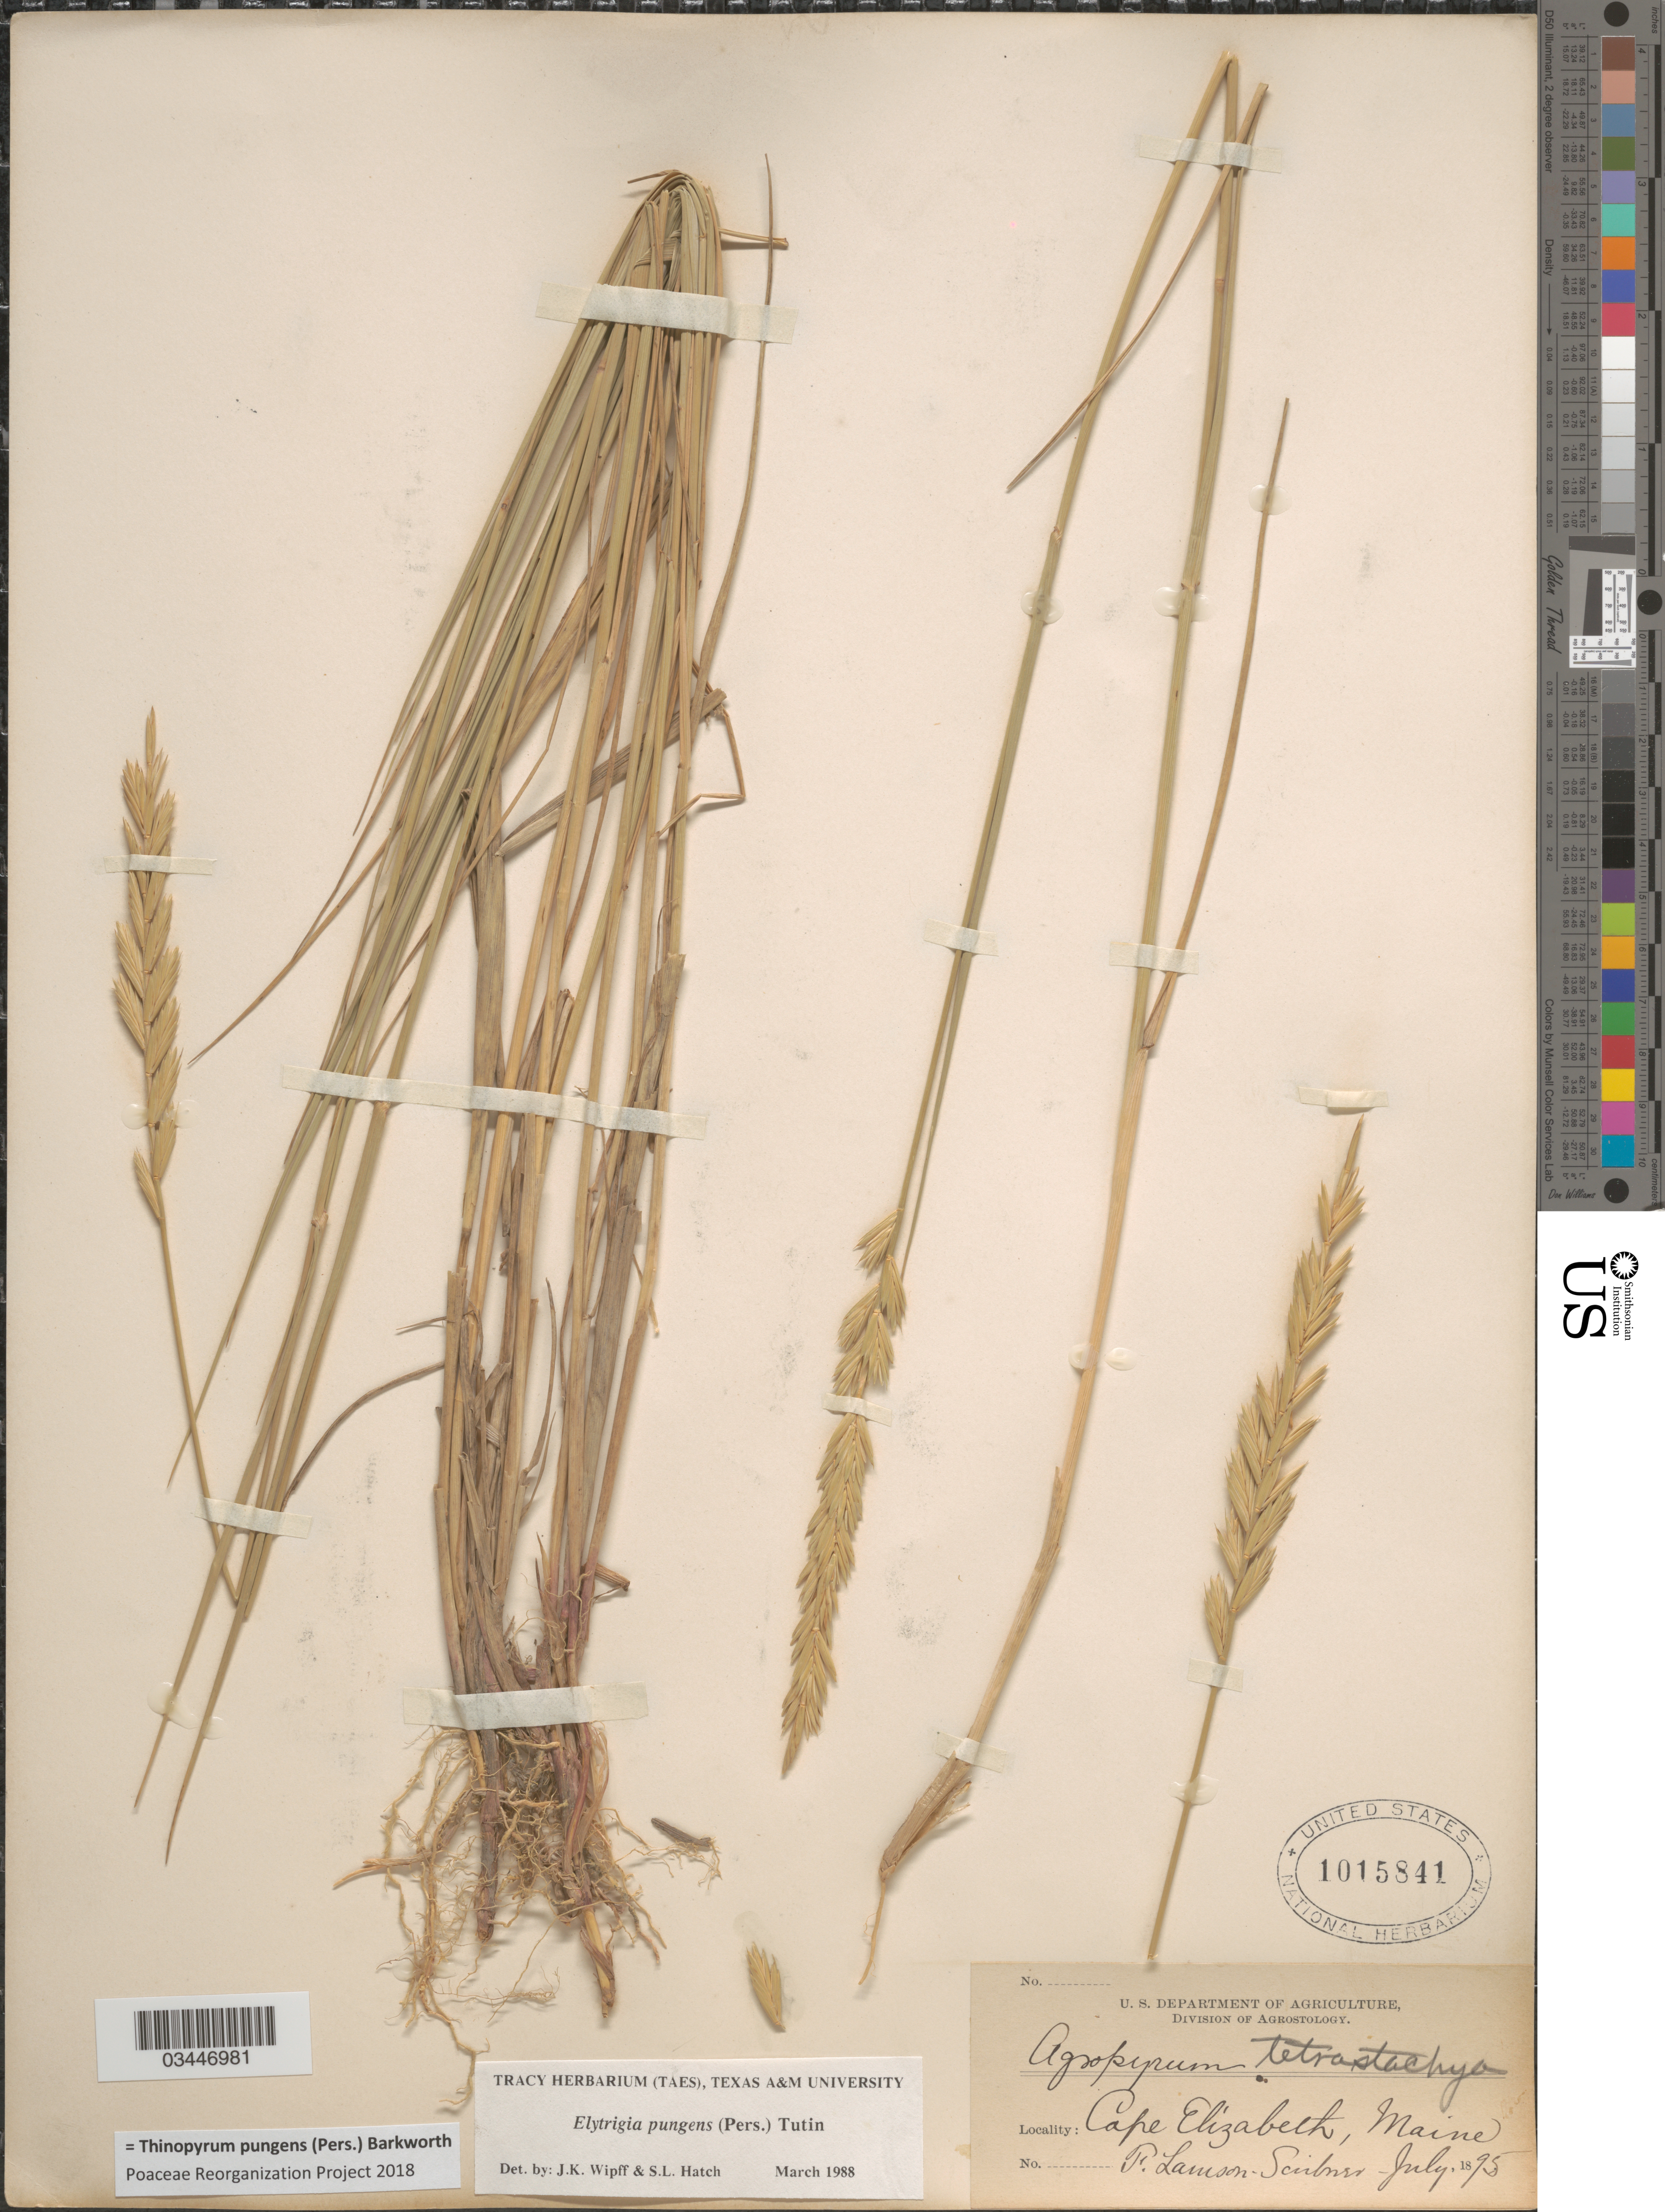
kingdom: Plantae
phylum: Tracheophyta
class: Liliopsida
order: Poales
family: Poaceae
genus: Thinopyrum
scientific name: Thinopyrum pungens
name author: (Pers.) Barkworth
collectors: F. Lamson-Scribner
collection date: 1895-07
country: United States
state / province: Maine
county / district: Cumberland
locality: Cape Elizabeth.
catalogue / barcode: US 1015841